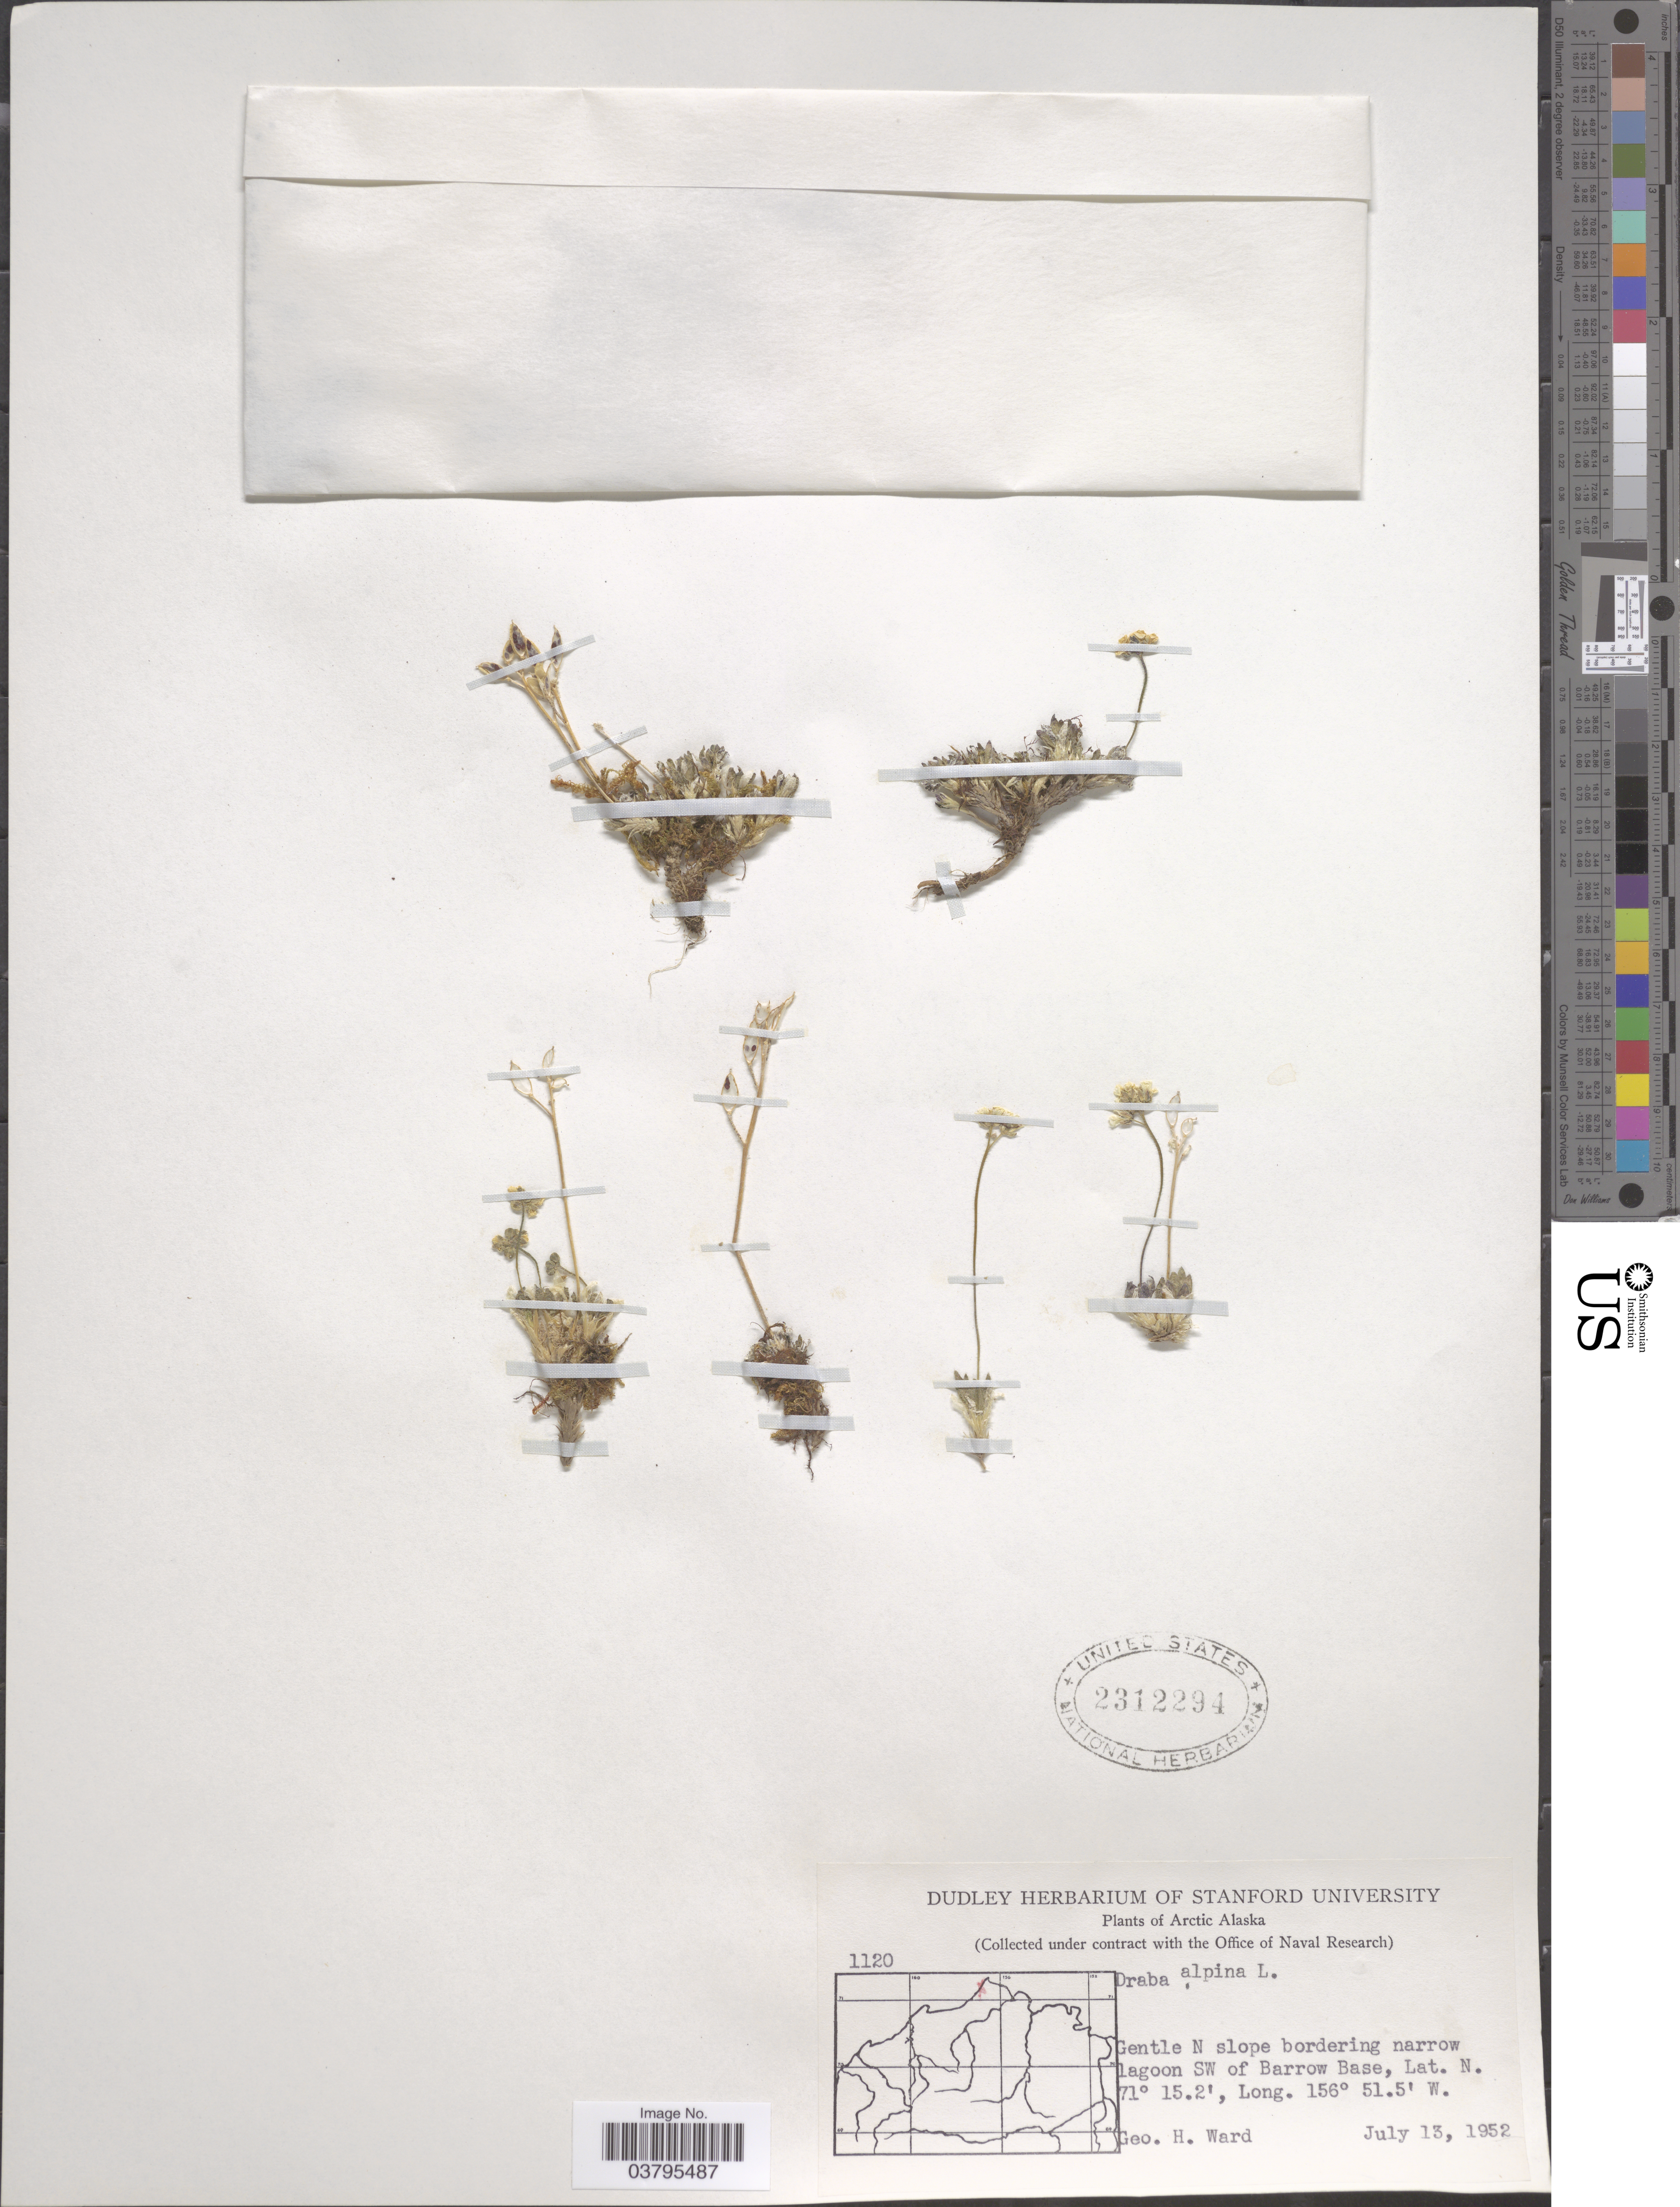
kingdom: Plantae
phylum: Tracheophyta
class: Magnoliopsida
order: Brassicales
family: Brassicaceae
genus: Draba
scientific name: Draba alpina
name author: L.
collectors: G. H. Ward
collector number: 1120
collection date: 1952-07-13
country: United States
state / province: Alaska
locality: Arctic Alaska. Gentle N slope bordering narrow lagoon SW of Barrow Base.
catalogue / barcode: US 2312294